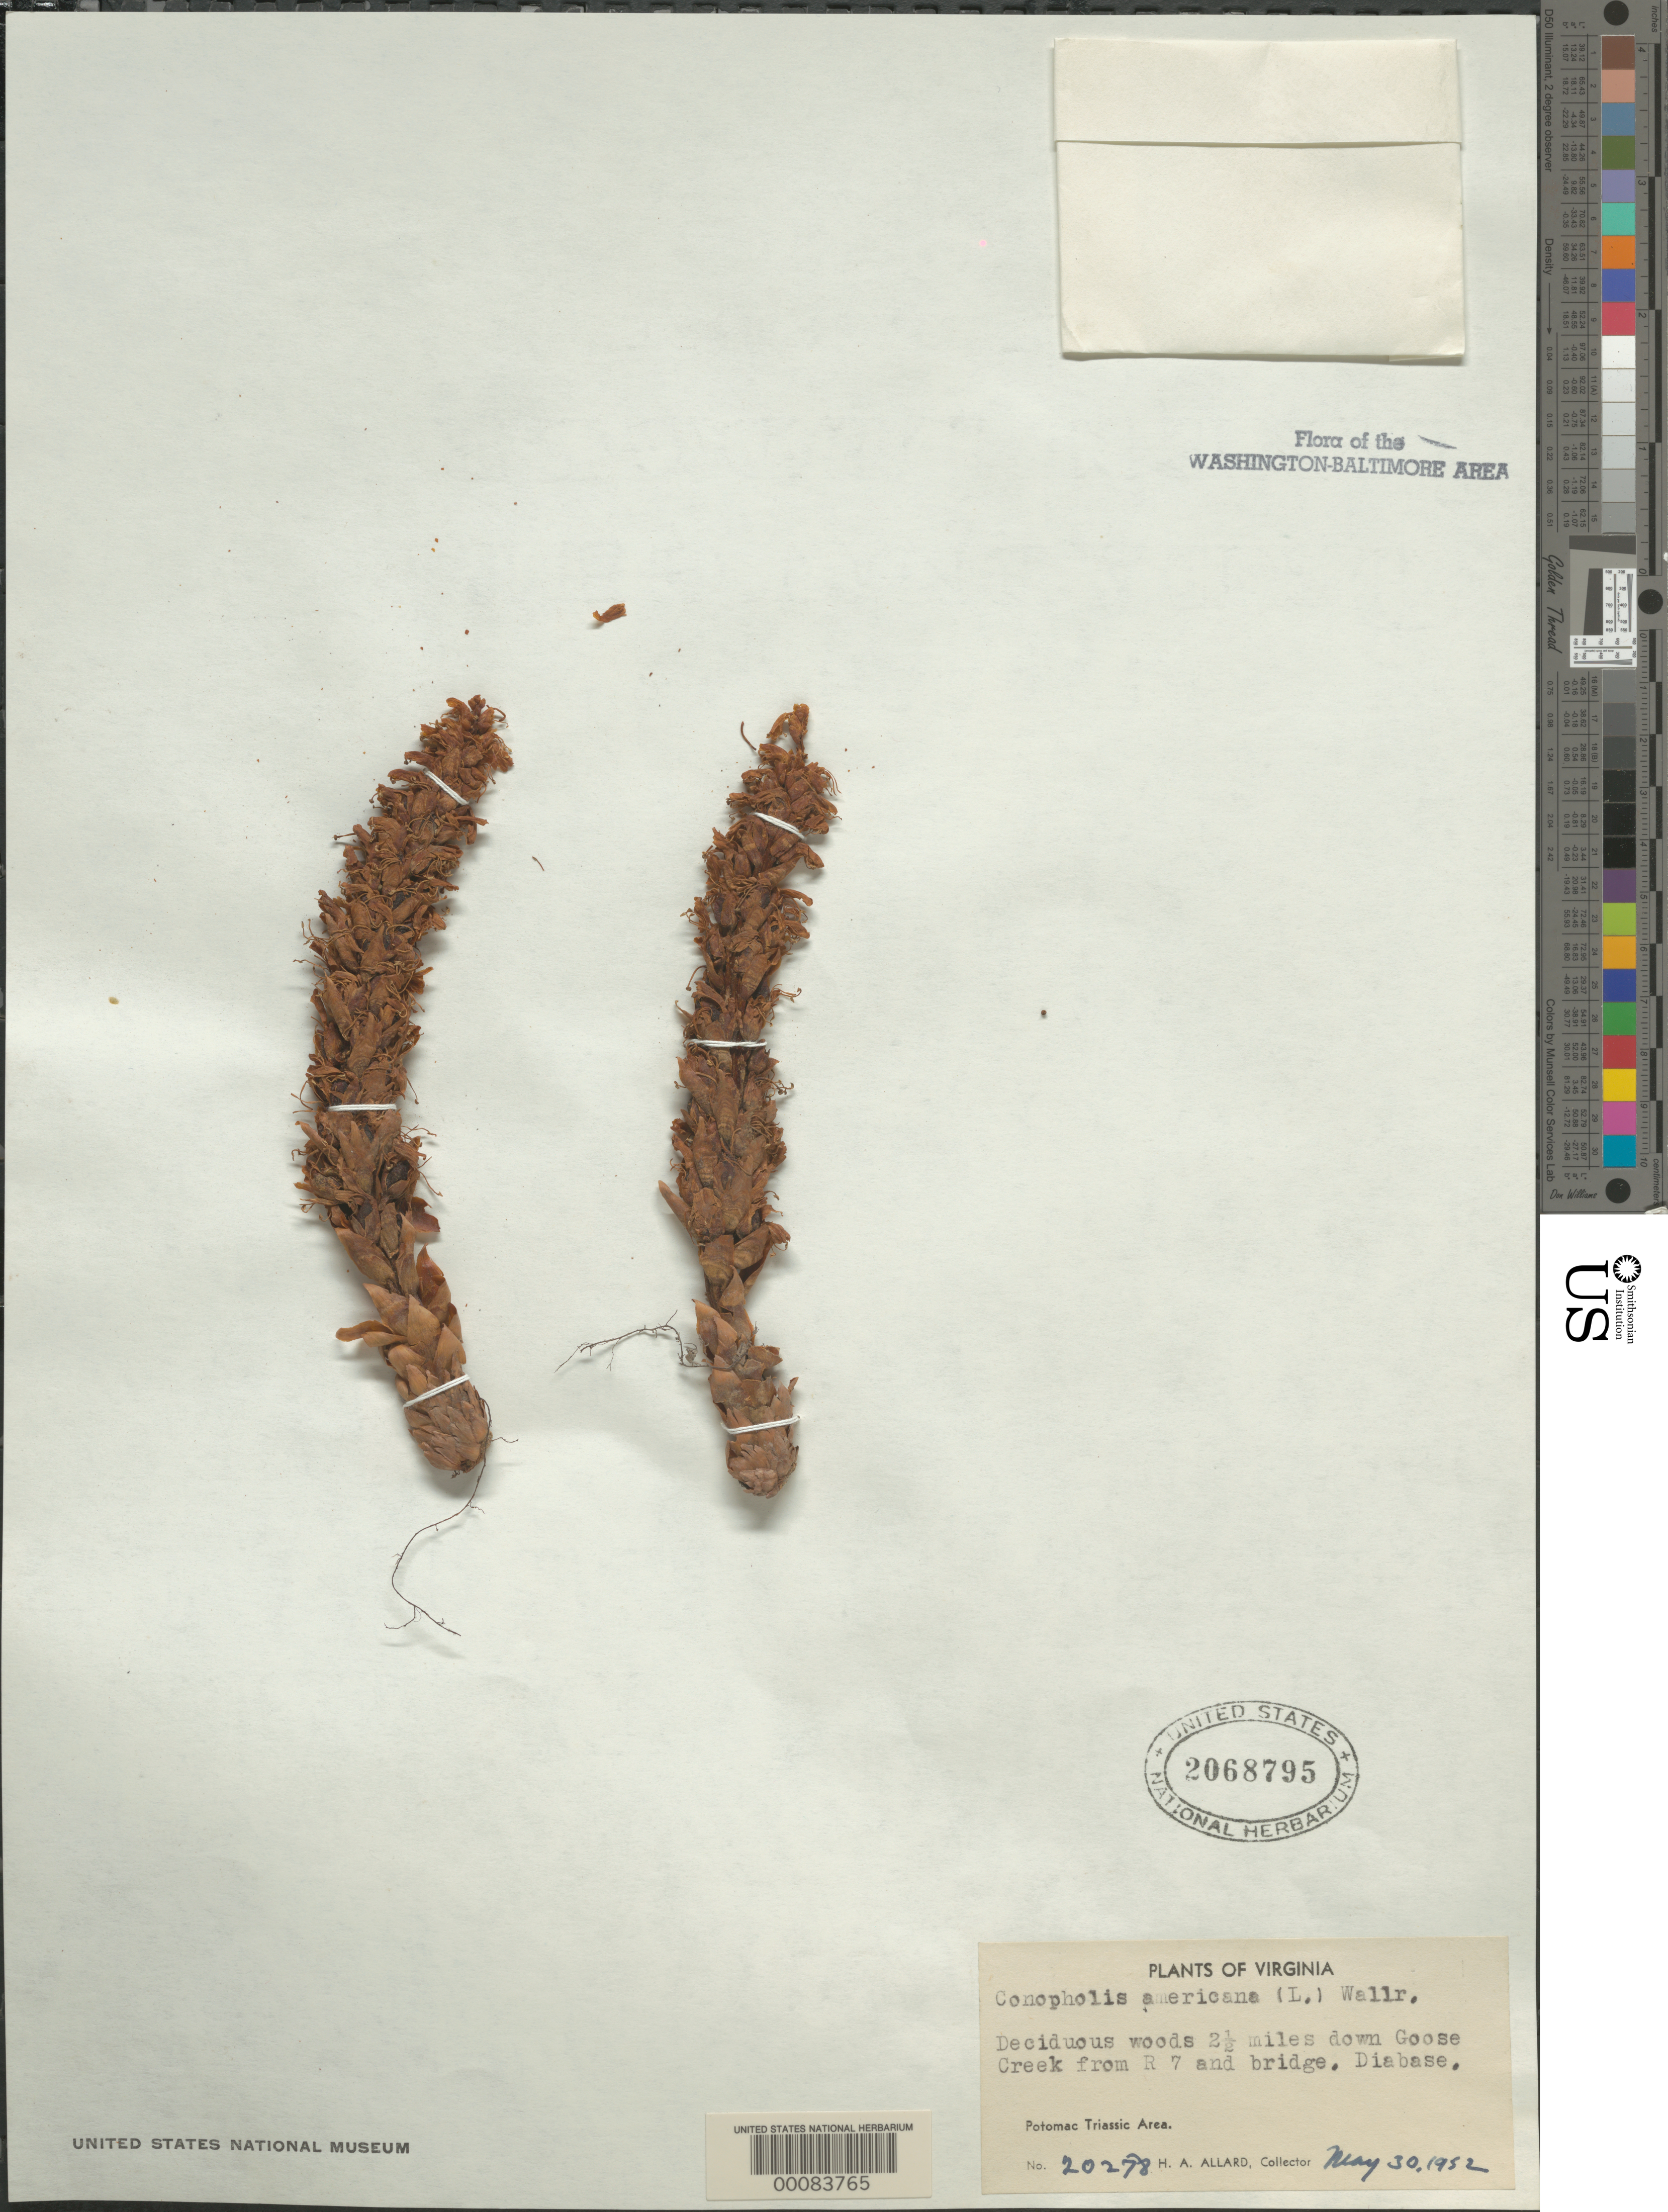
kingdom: Plantae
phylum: Tracheophyta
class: Magnoliopsida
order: Lamiales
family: Orobanchaceae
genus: Conopholis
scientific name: Conopholis americana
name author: (L. f.) Wallr.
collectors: H. A. Allard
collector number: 20278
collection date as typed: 30 May 1952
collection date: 1952-05-30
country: United States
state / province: Virginia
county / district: Loudoun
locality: Downstream from Rt 7 on Goose Creek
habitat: Deciduous woods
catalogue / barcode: US 2068795